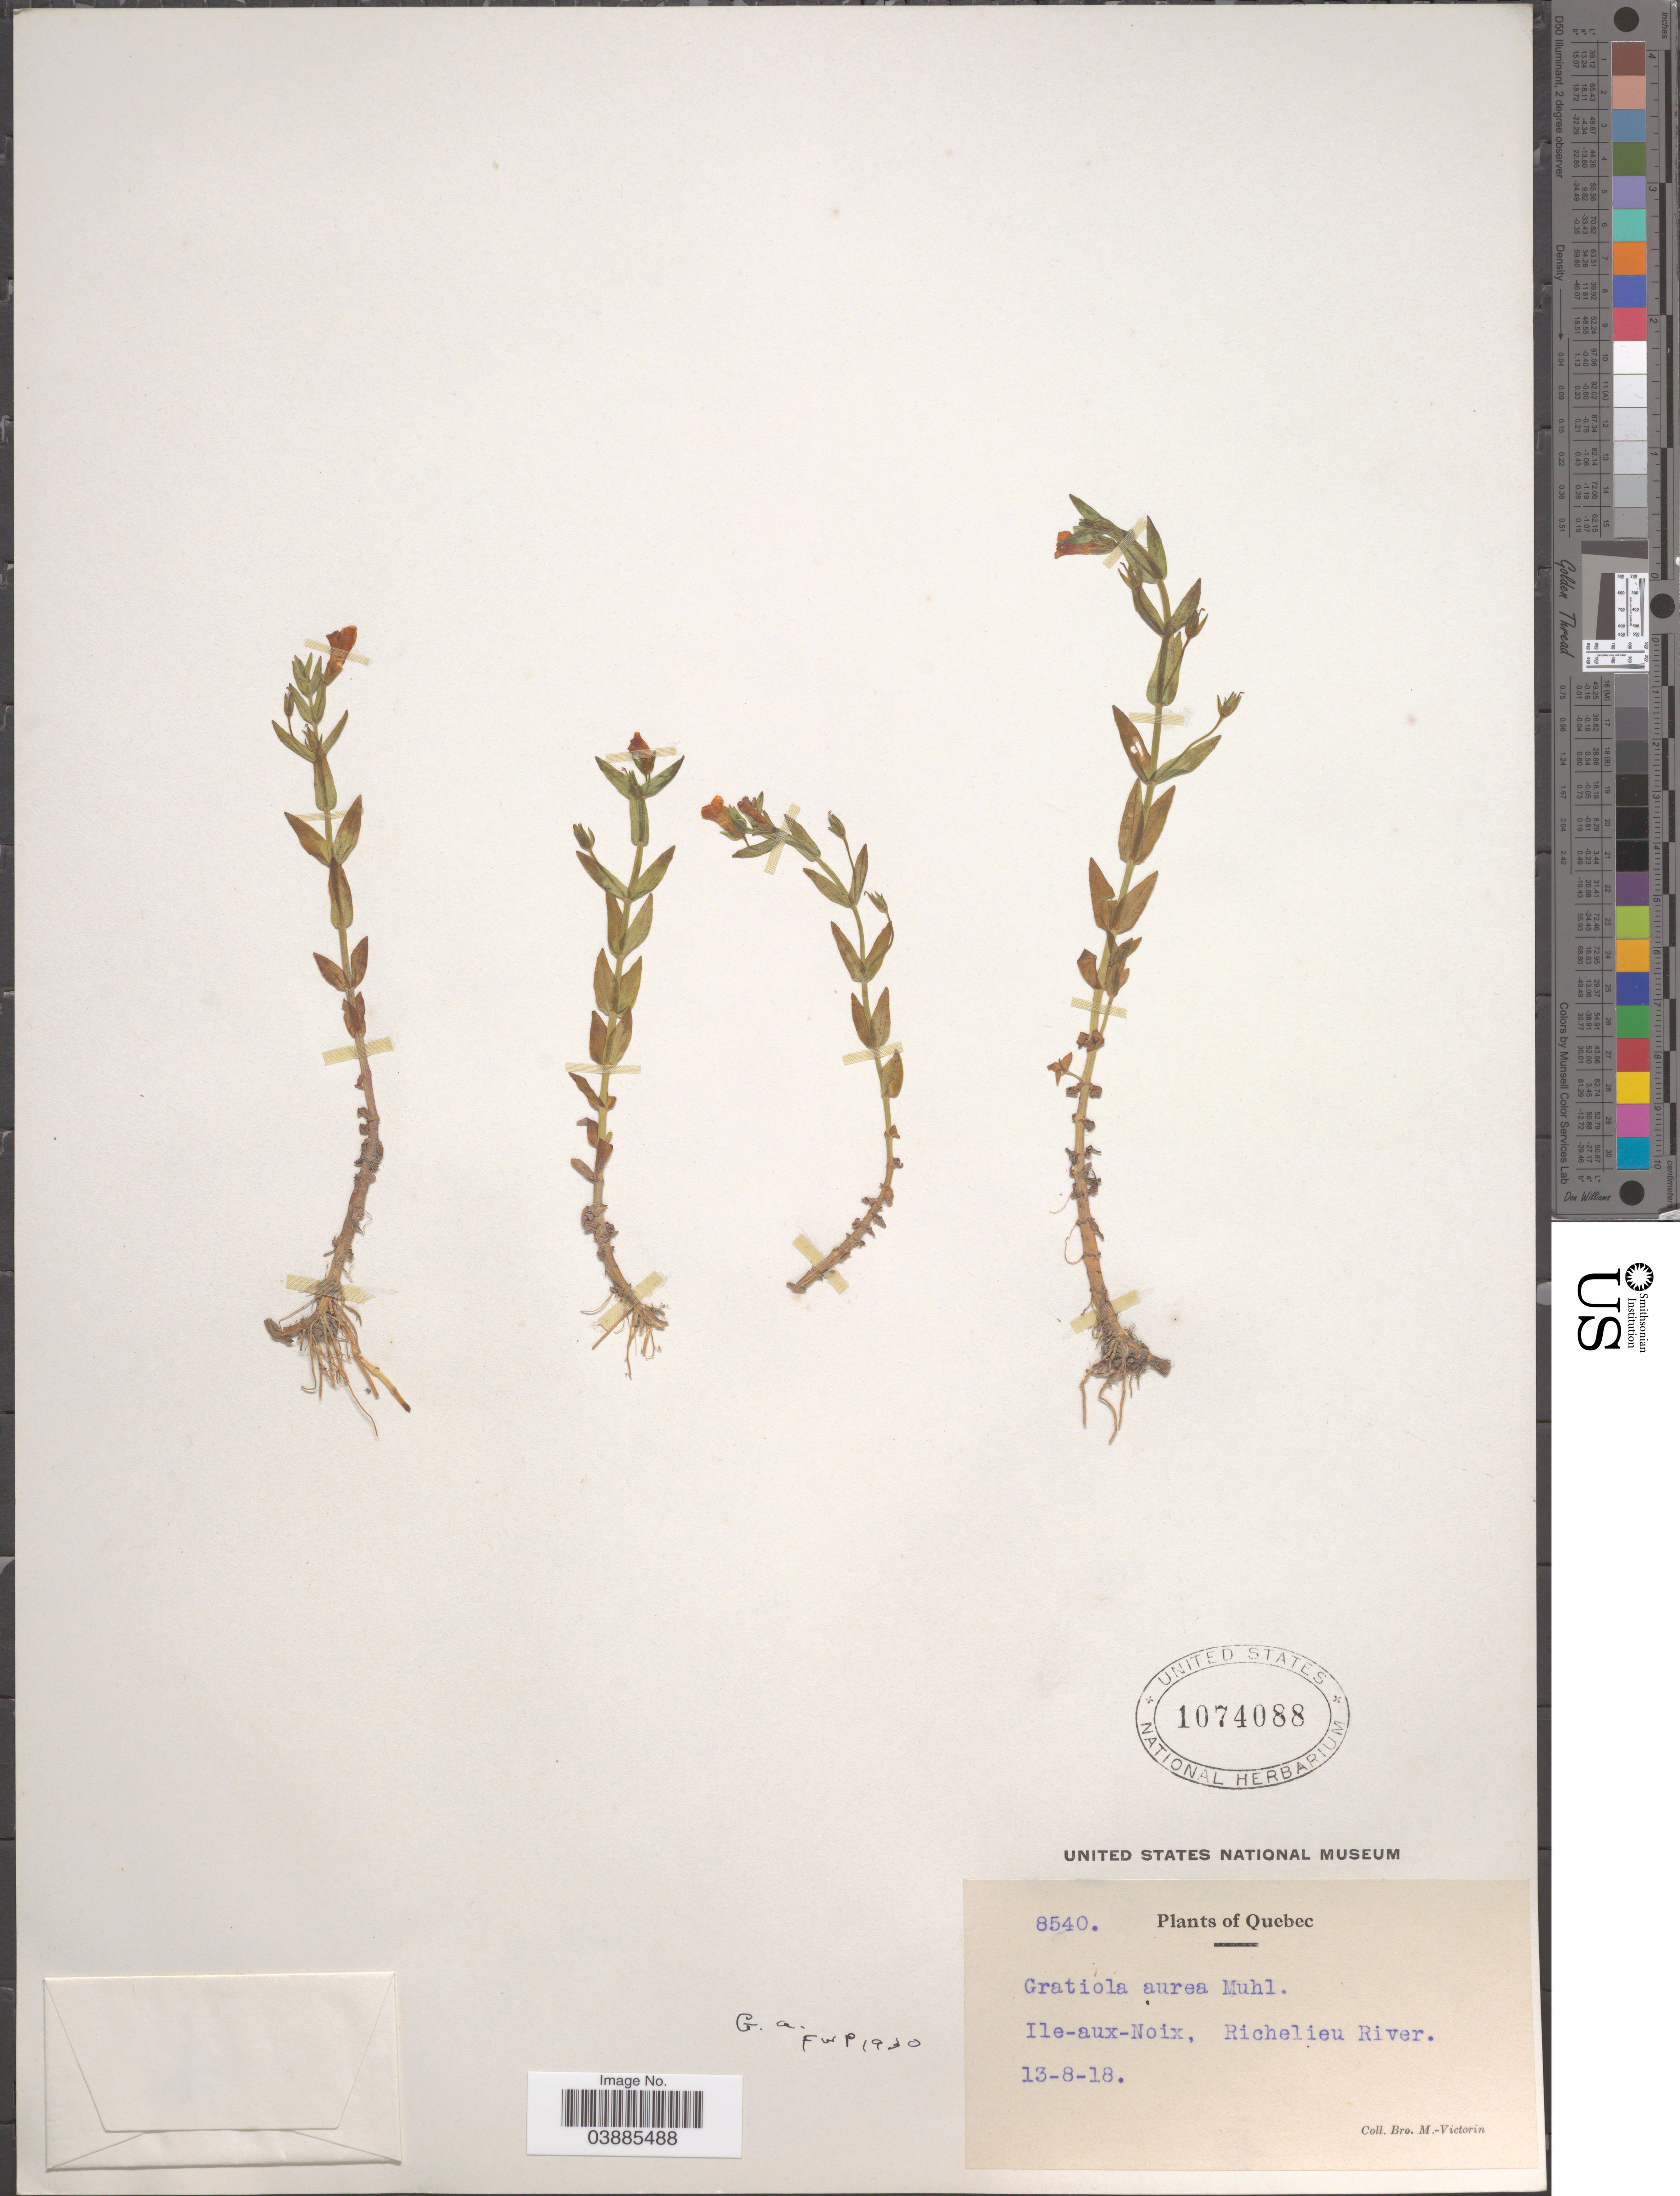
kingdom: Plantae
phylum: Tracheophyta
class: Magnoliopsida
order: Lamiales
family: Plantaginaceae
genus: Gratiola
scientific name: Gratiola aurea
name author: Pursh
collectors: Fr. Marie-Victorin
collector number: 8540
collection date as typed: Transcribed d/m/y: 13/8/18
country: Canada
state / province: Quebec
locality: Ile-aux-Noix, Richelieu River.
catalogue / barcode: US 1074088